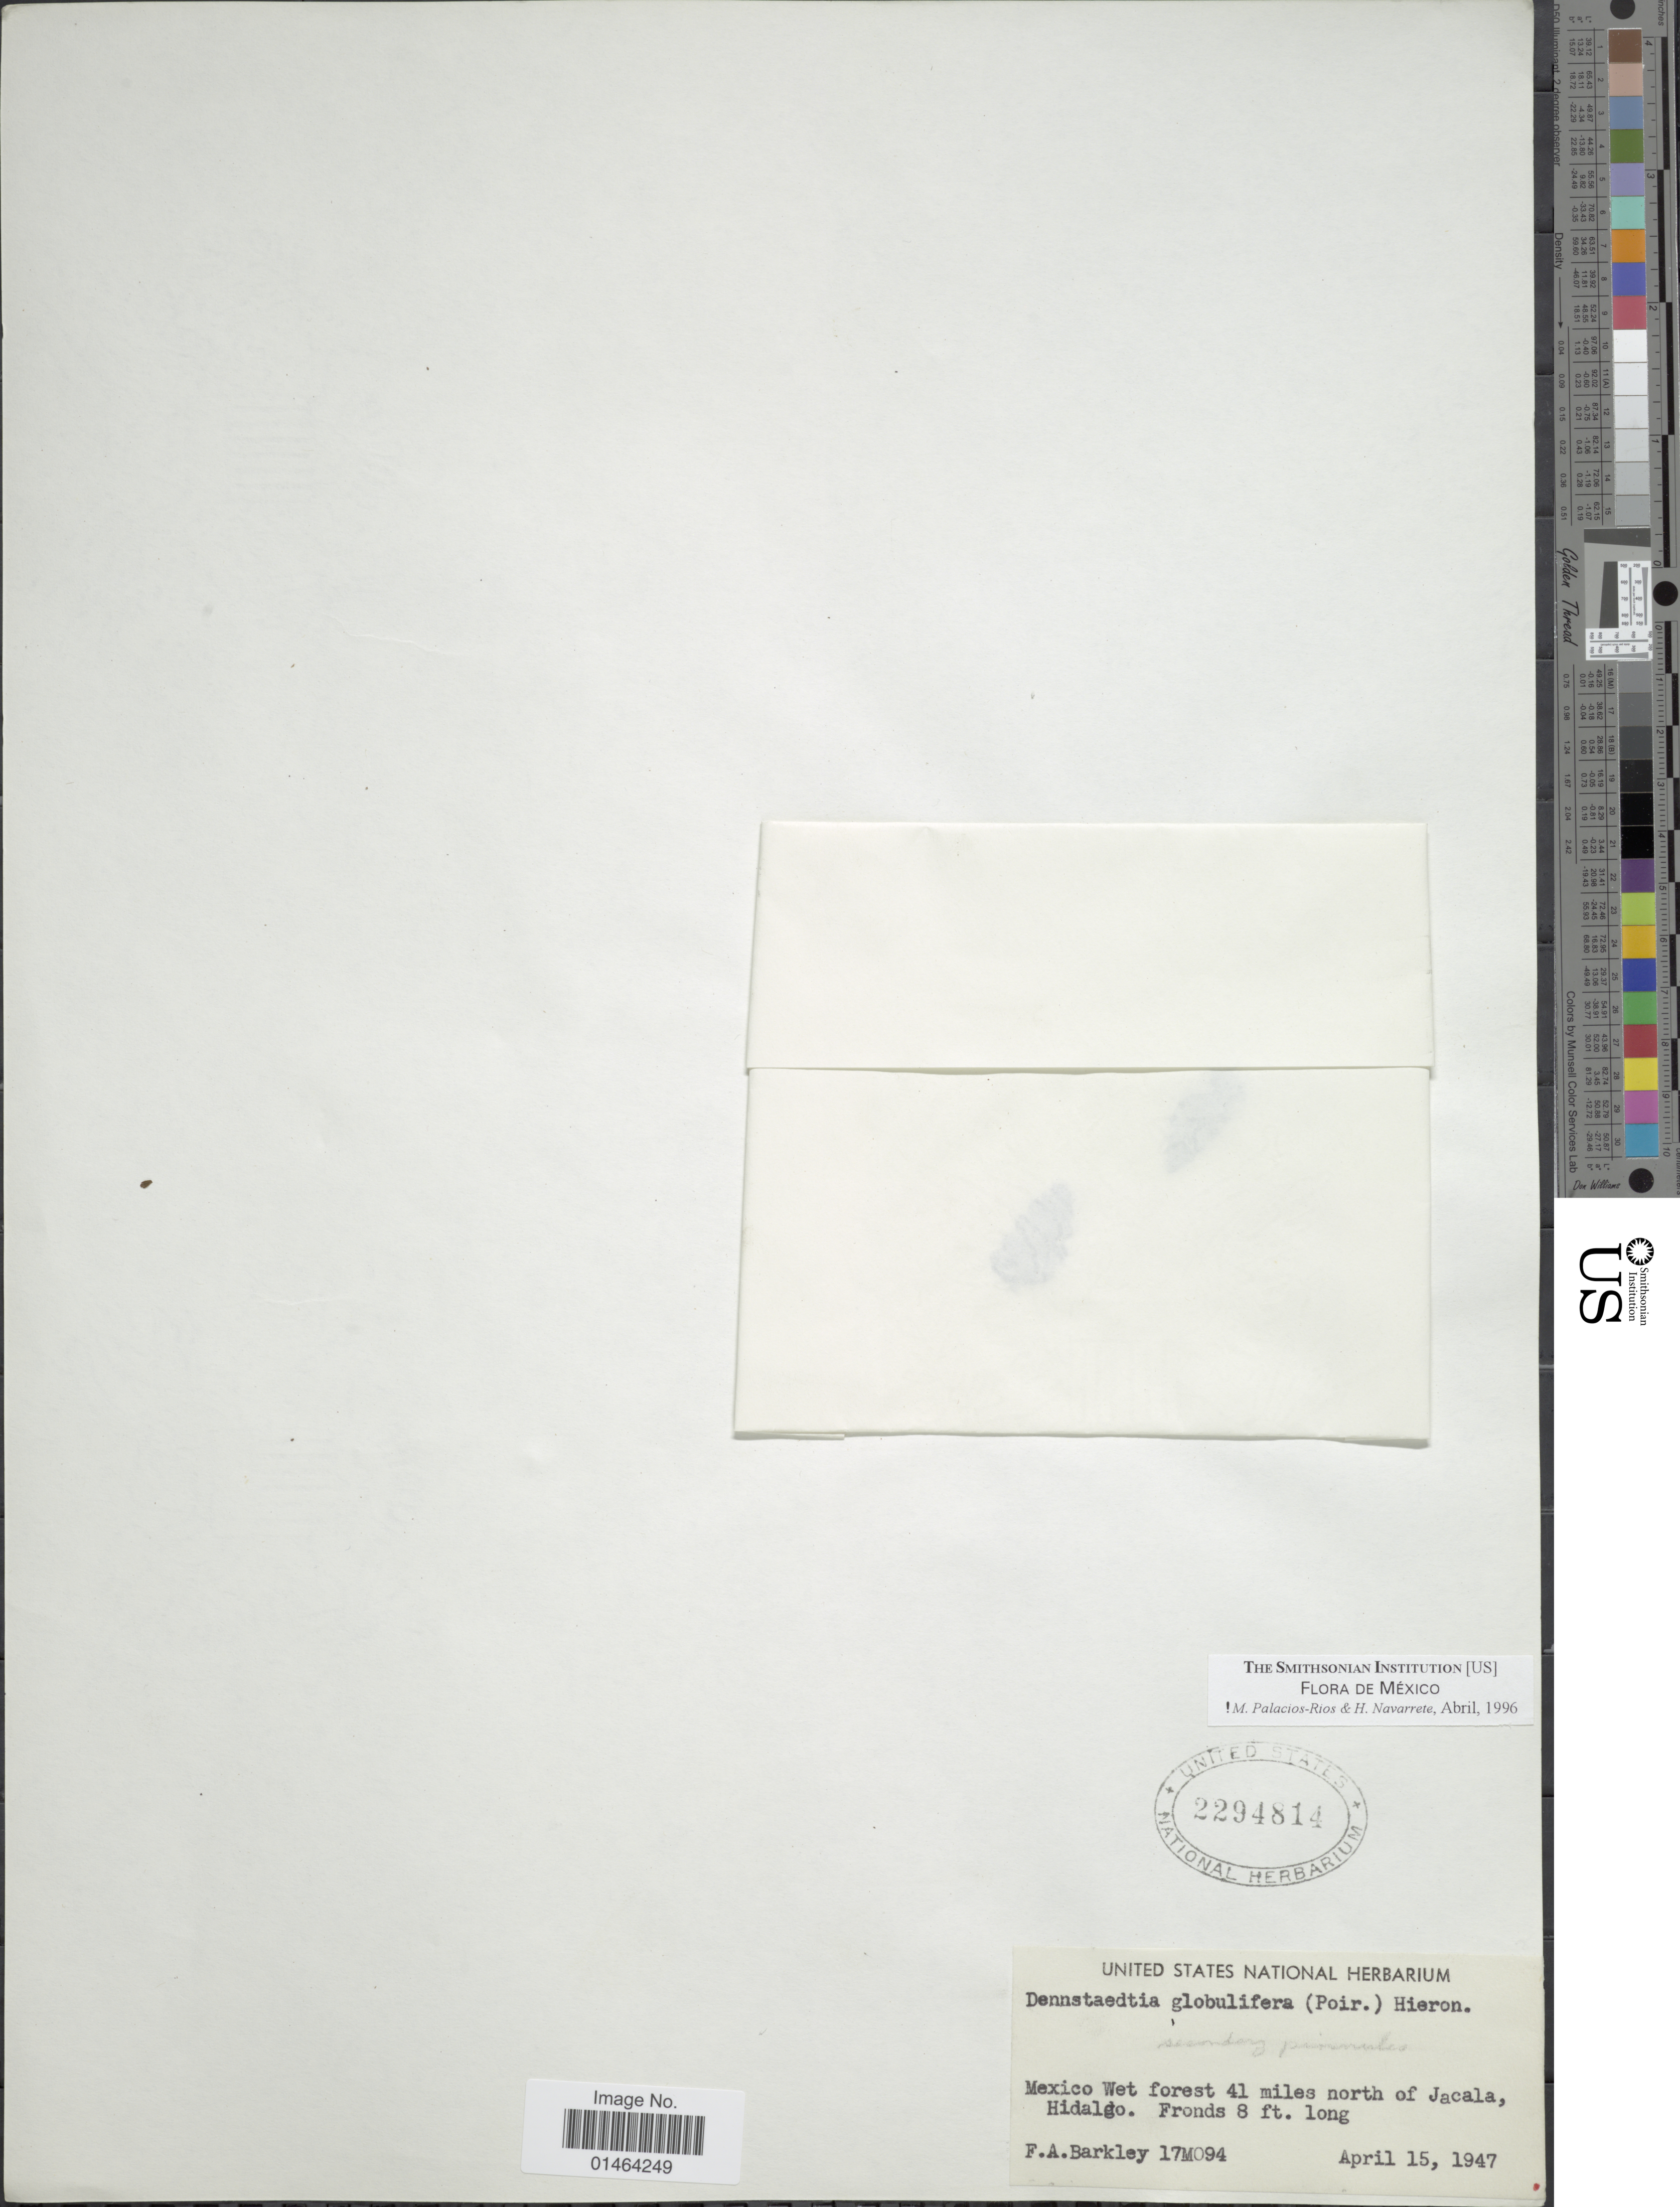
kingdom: Plantae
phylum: Tracheophyta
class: Polypodiopsida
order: Polypodiales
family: Dennstaedtiaceae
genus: Dennstaedtia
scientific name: Dennstaedtia globulifera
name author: (Poir.) Hieron.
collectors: F. A. Barkley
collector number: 17M094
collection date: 1947-04-15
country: Mexico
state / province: Hidalgo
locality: Wet forest 41 miles north of Jacala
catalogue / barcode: US 2294814